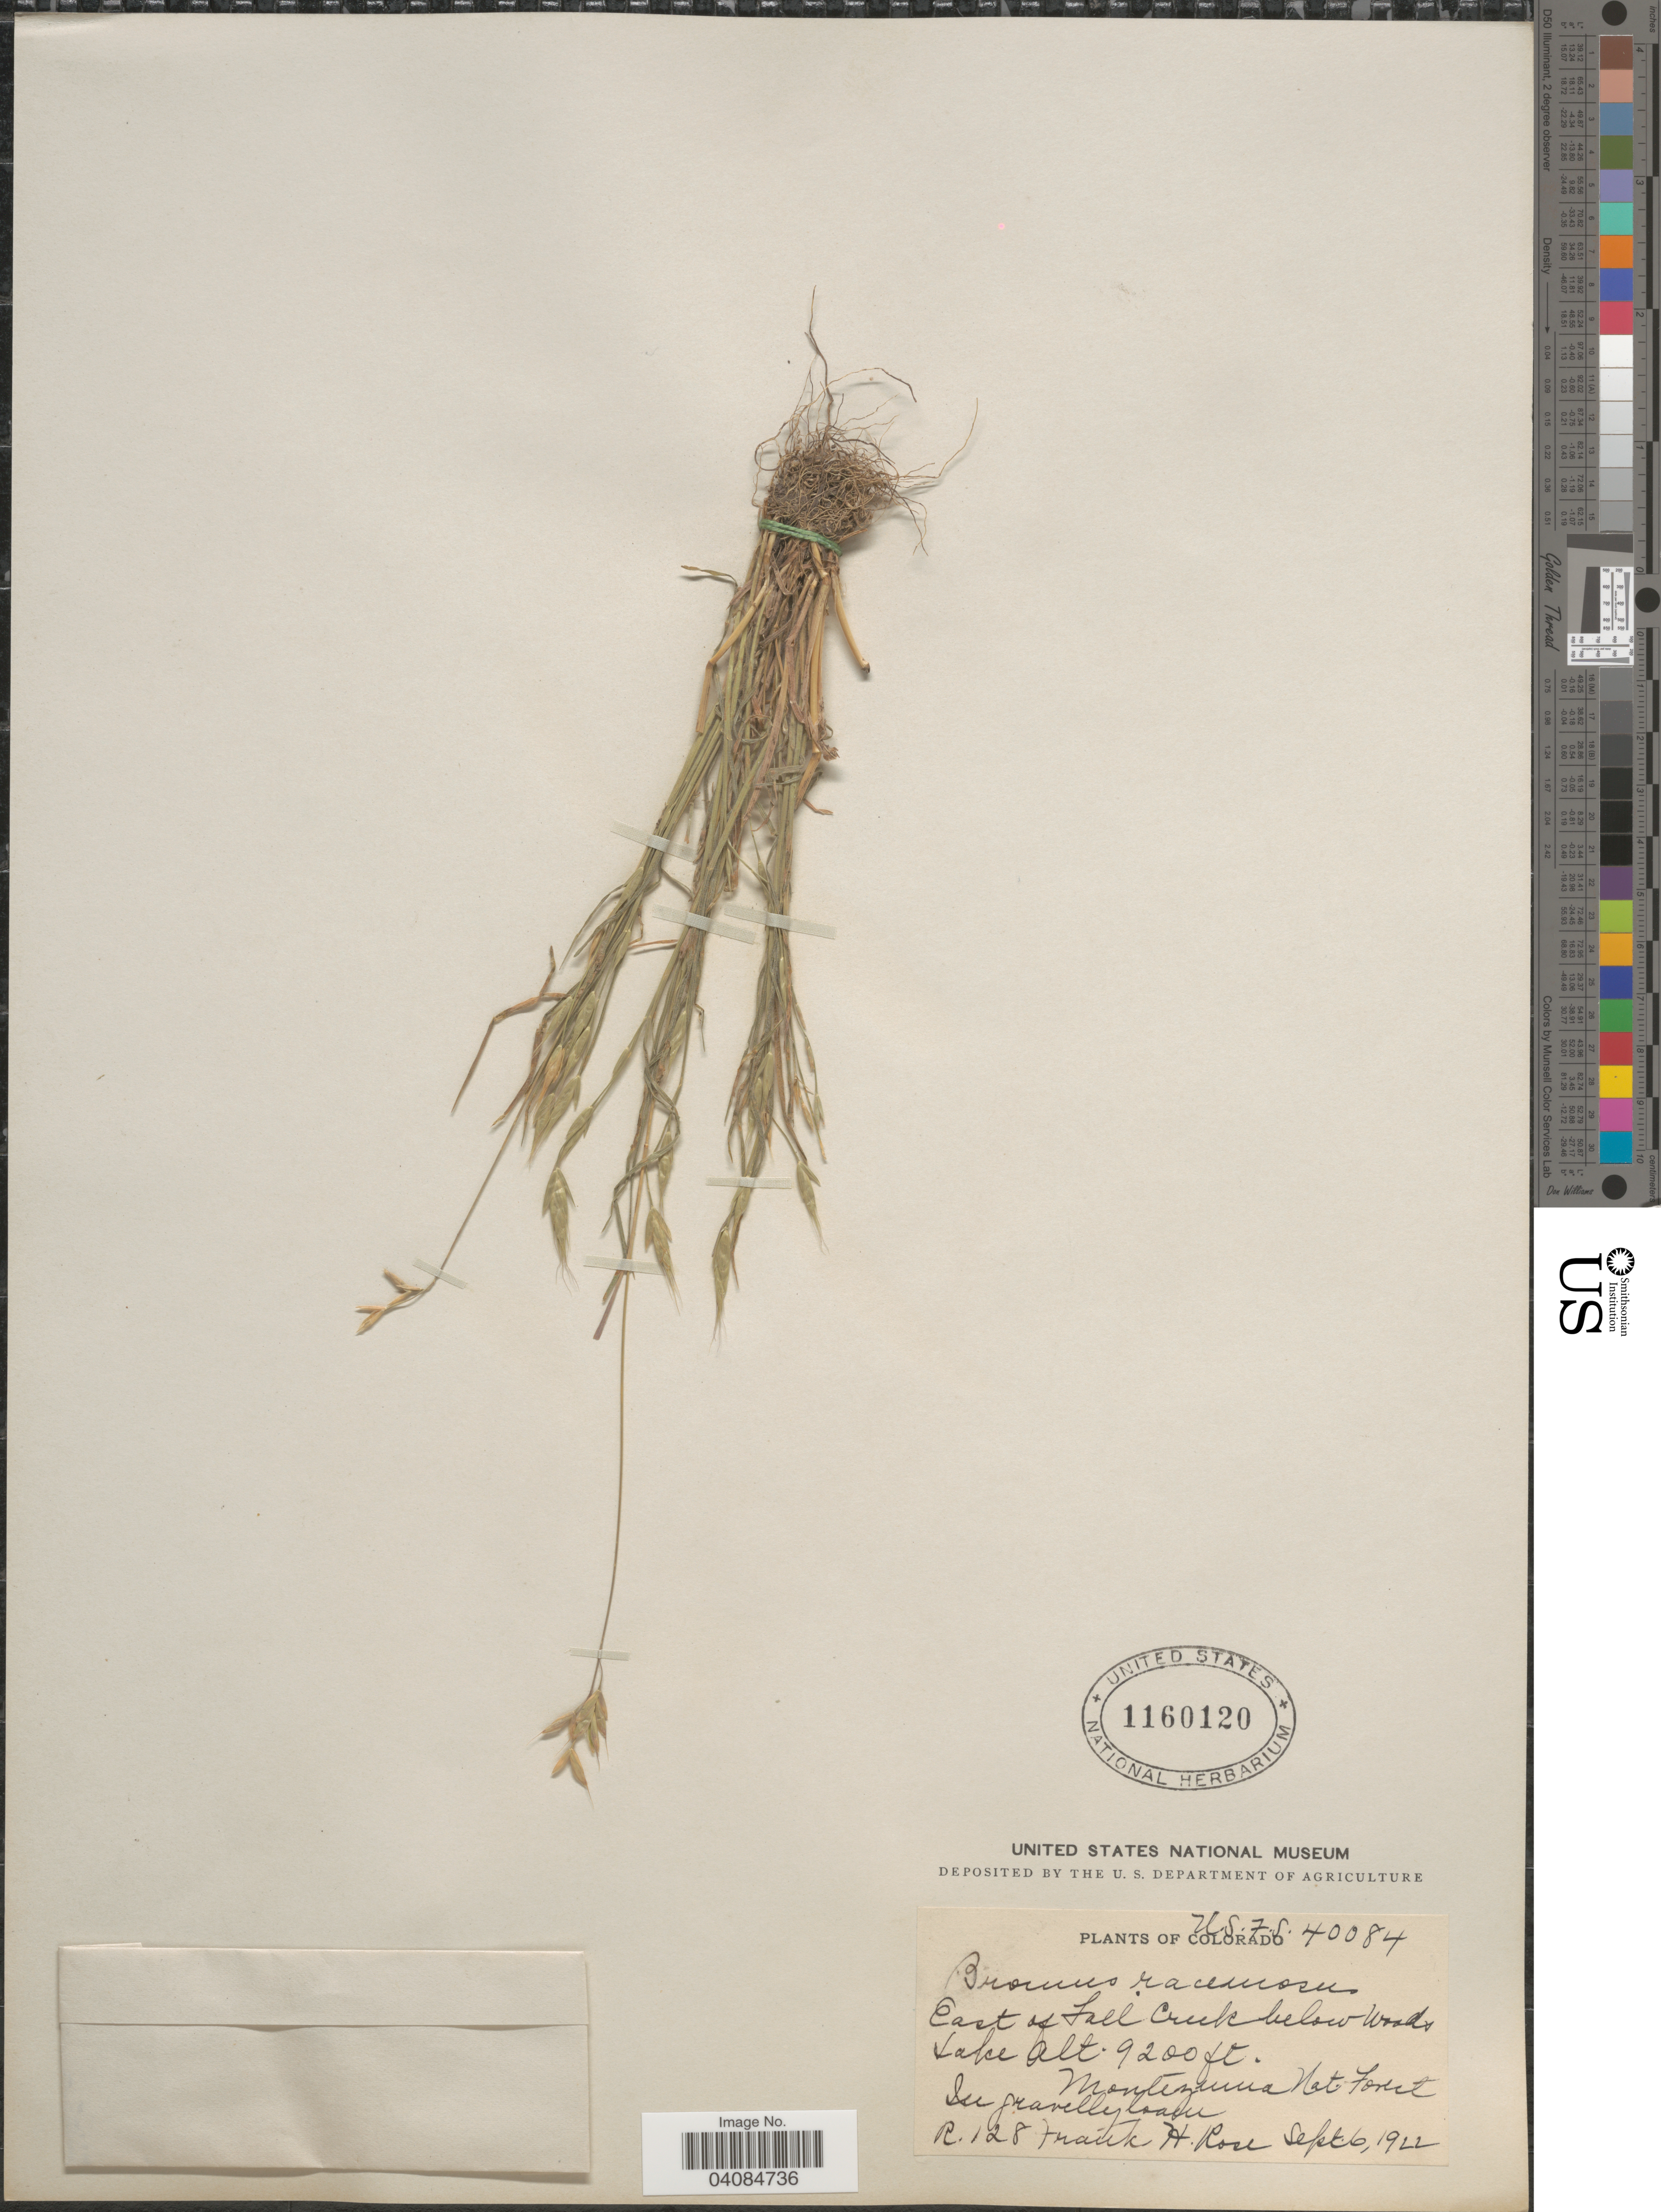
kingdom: Plantae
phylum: Tracheophyta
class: Liliopsida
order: Poales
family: Poaceae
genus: Bromus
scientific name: Bromus racemosus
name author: L.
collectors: F. H. Rose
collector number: R128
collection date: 1922-09-06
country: United States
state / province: Colorado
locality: East of Fall Creek below Woods Lake. Montezuma Nat. Forest.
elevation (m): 2804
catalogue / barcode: US 1160120